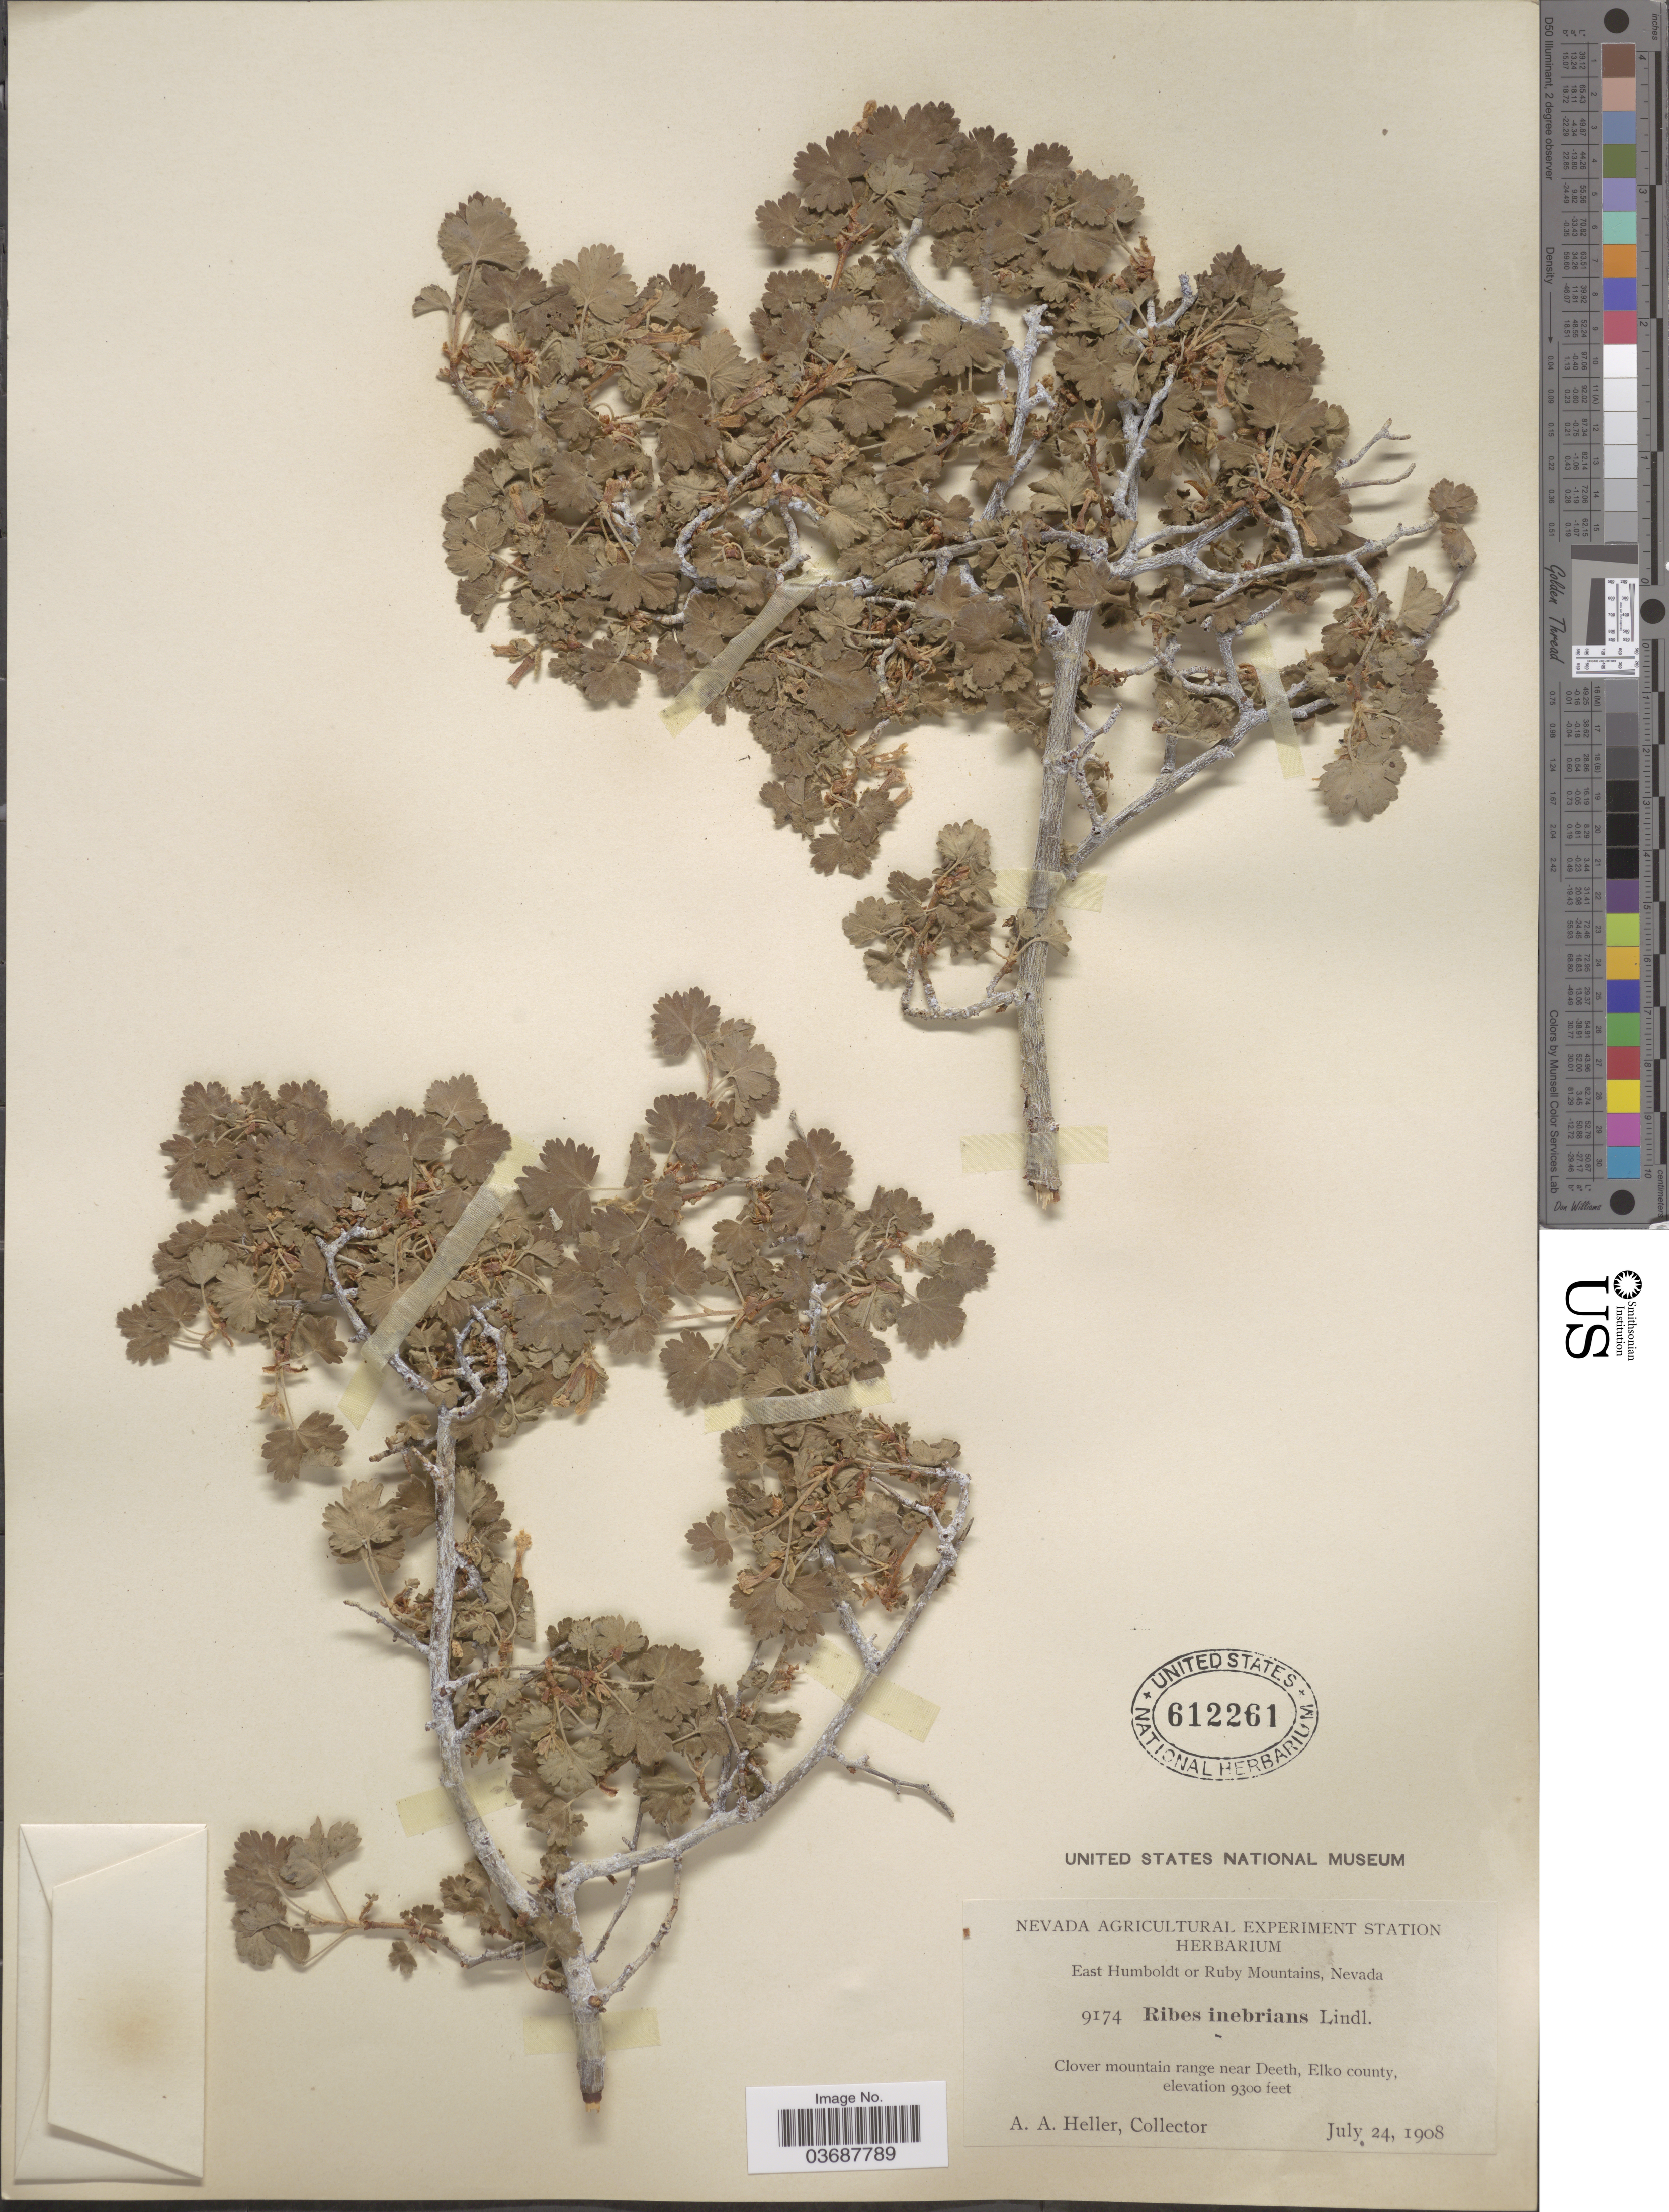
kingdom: Plantae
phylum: Tracheophyta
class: Magnoliopsida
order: Saxifragales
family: Grossulariaceae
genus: Ribes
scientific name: Ribes inebrians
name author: Lindl.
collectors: A. A. Heller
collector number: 9174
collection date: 1908-07-24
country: United States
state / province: Nevada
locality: East Humboldt or Ruby Mountains. Clover mountain range near Deeth, Elko county.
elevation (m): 2835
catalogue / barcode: US 612261